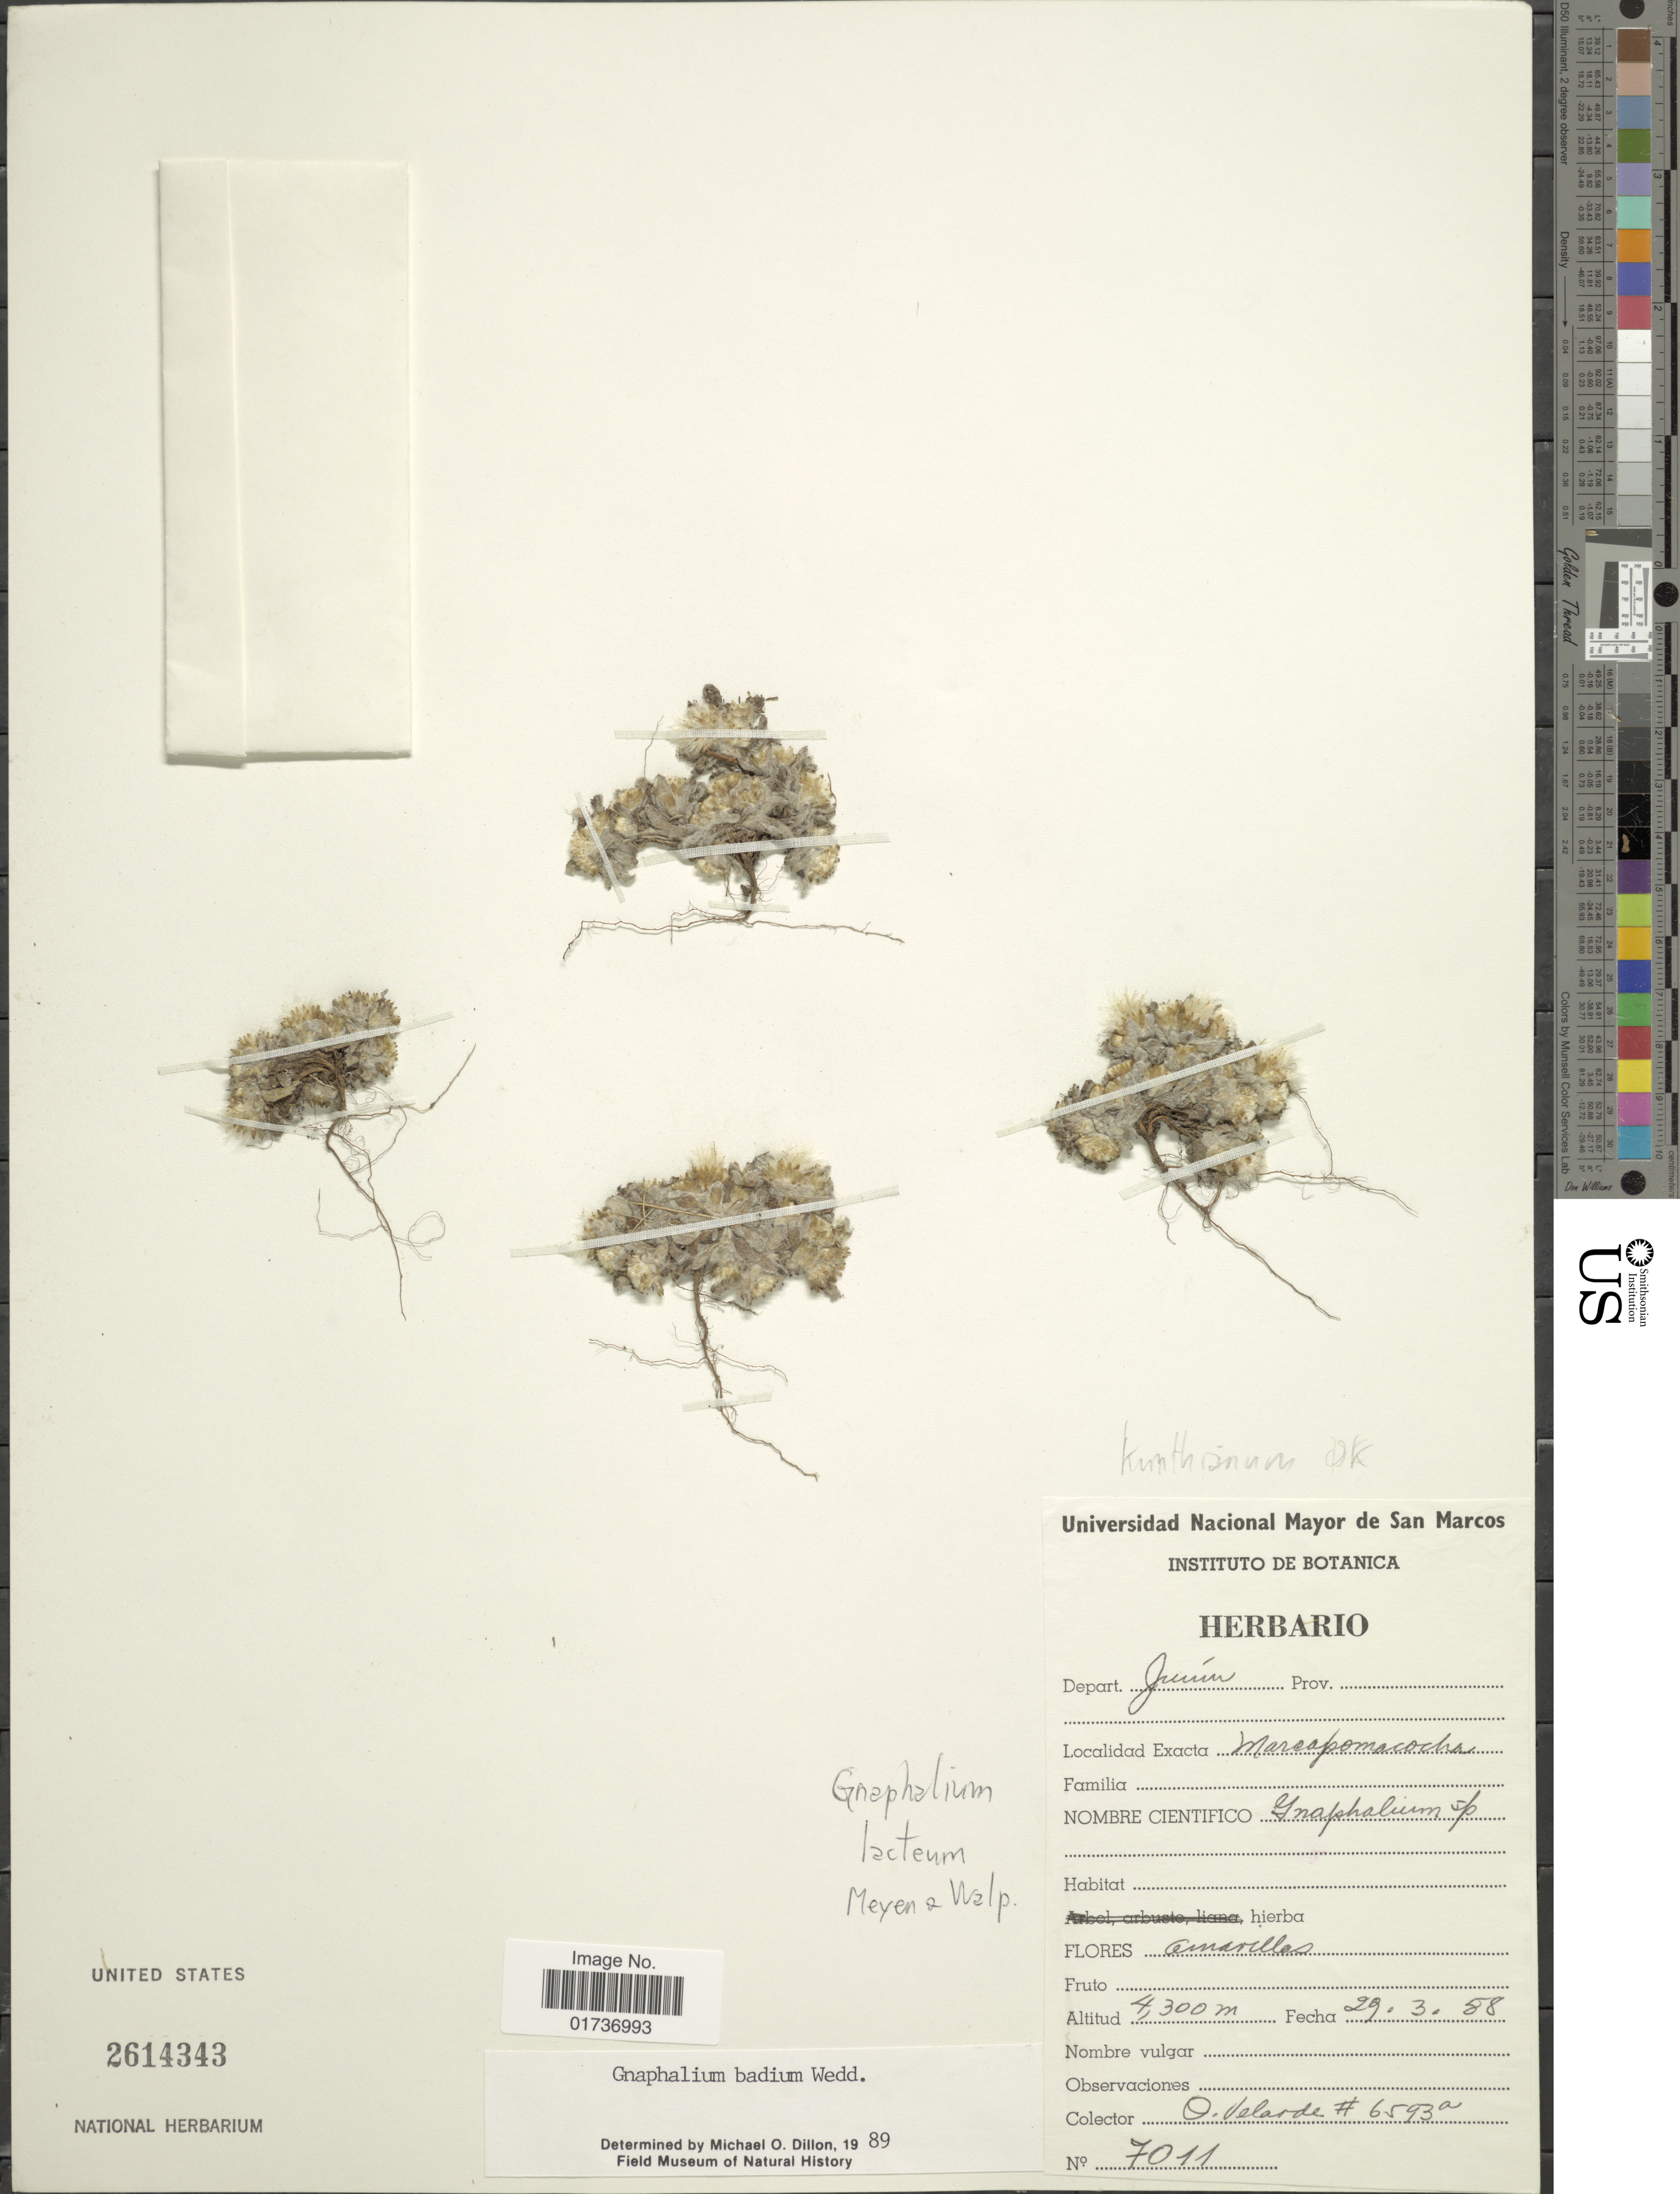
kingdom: Plantae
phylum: Tracheophyta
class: Magnoliopsida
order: Asterales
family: Asteraceae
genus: Gnaphalium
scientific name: Gnaphalium badium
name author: Wedd.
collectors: O. Velarde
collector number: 7011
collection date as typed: Transcribed d/m/y: 29/3/58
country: Peru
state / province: Junín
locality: Marcopomacocha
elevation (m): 4300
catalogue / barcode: US 2614343